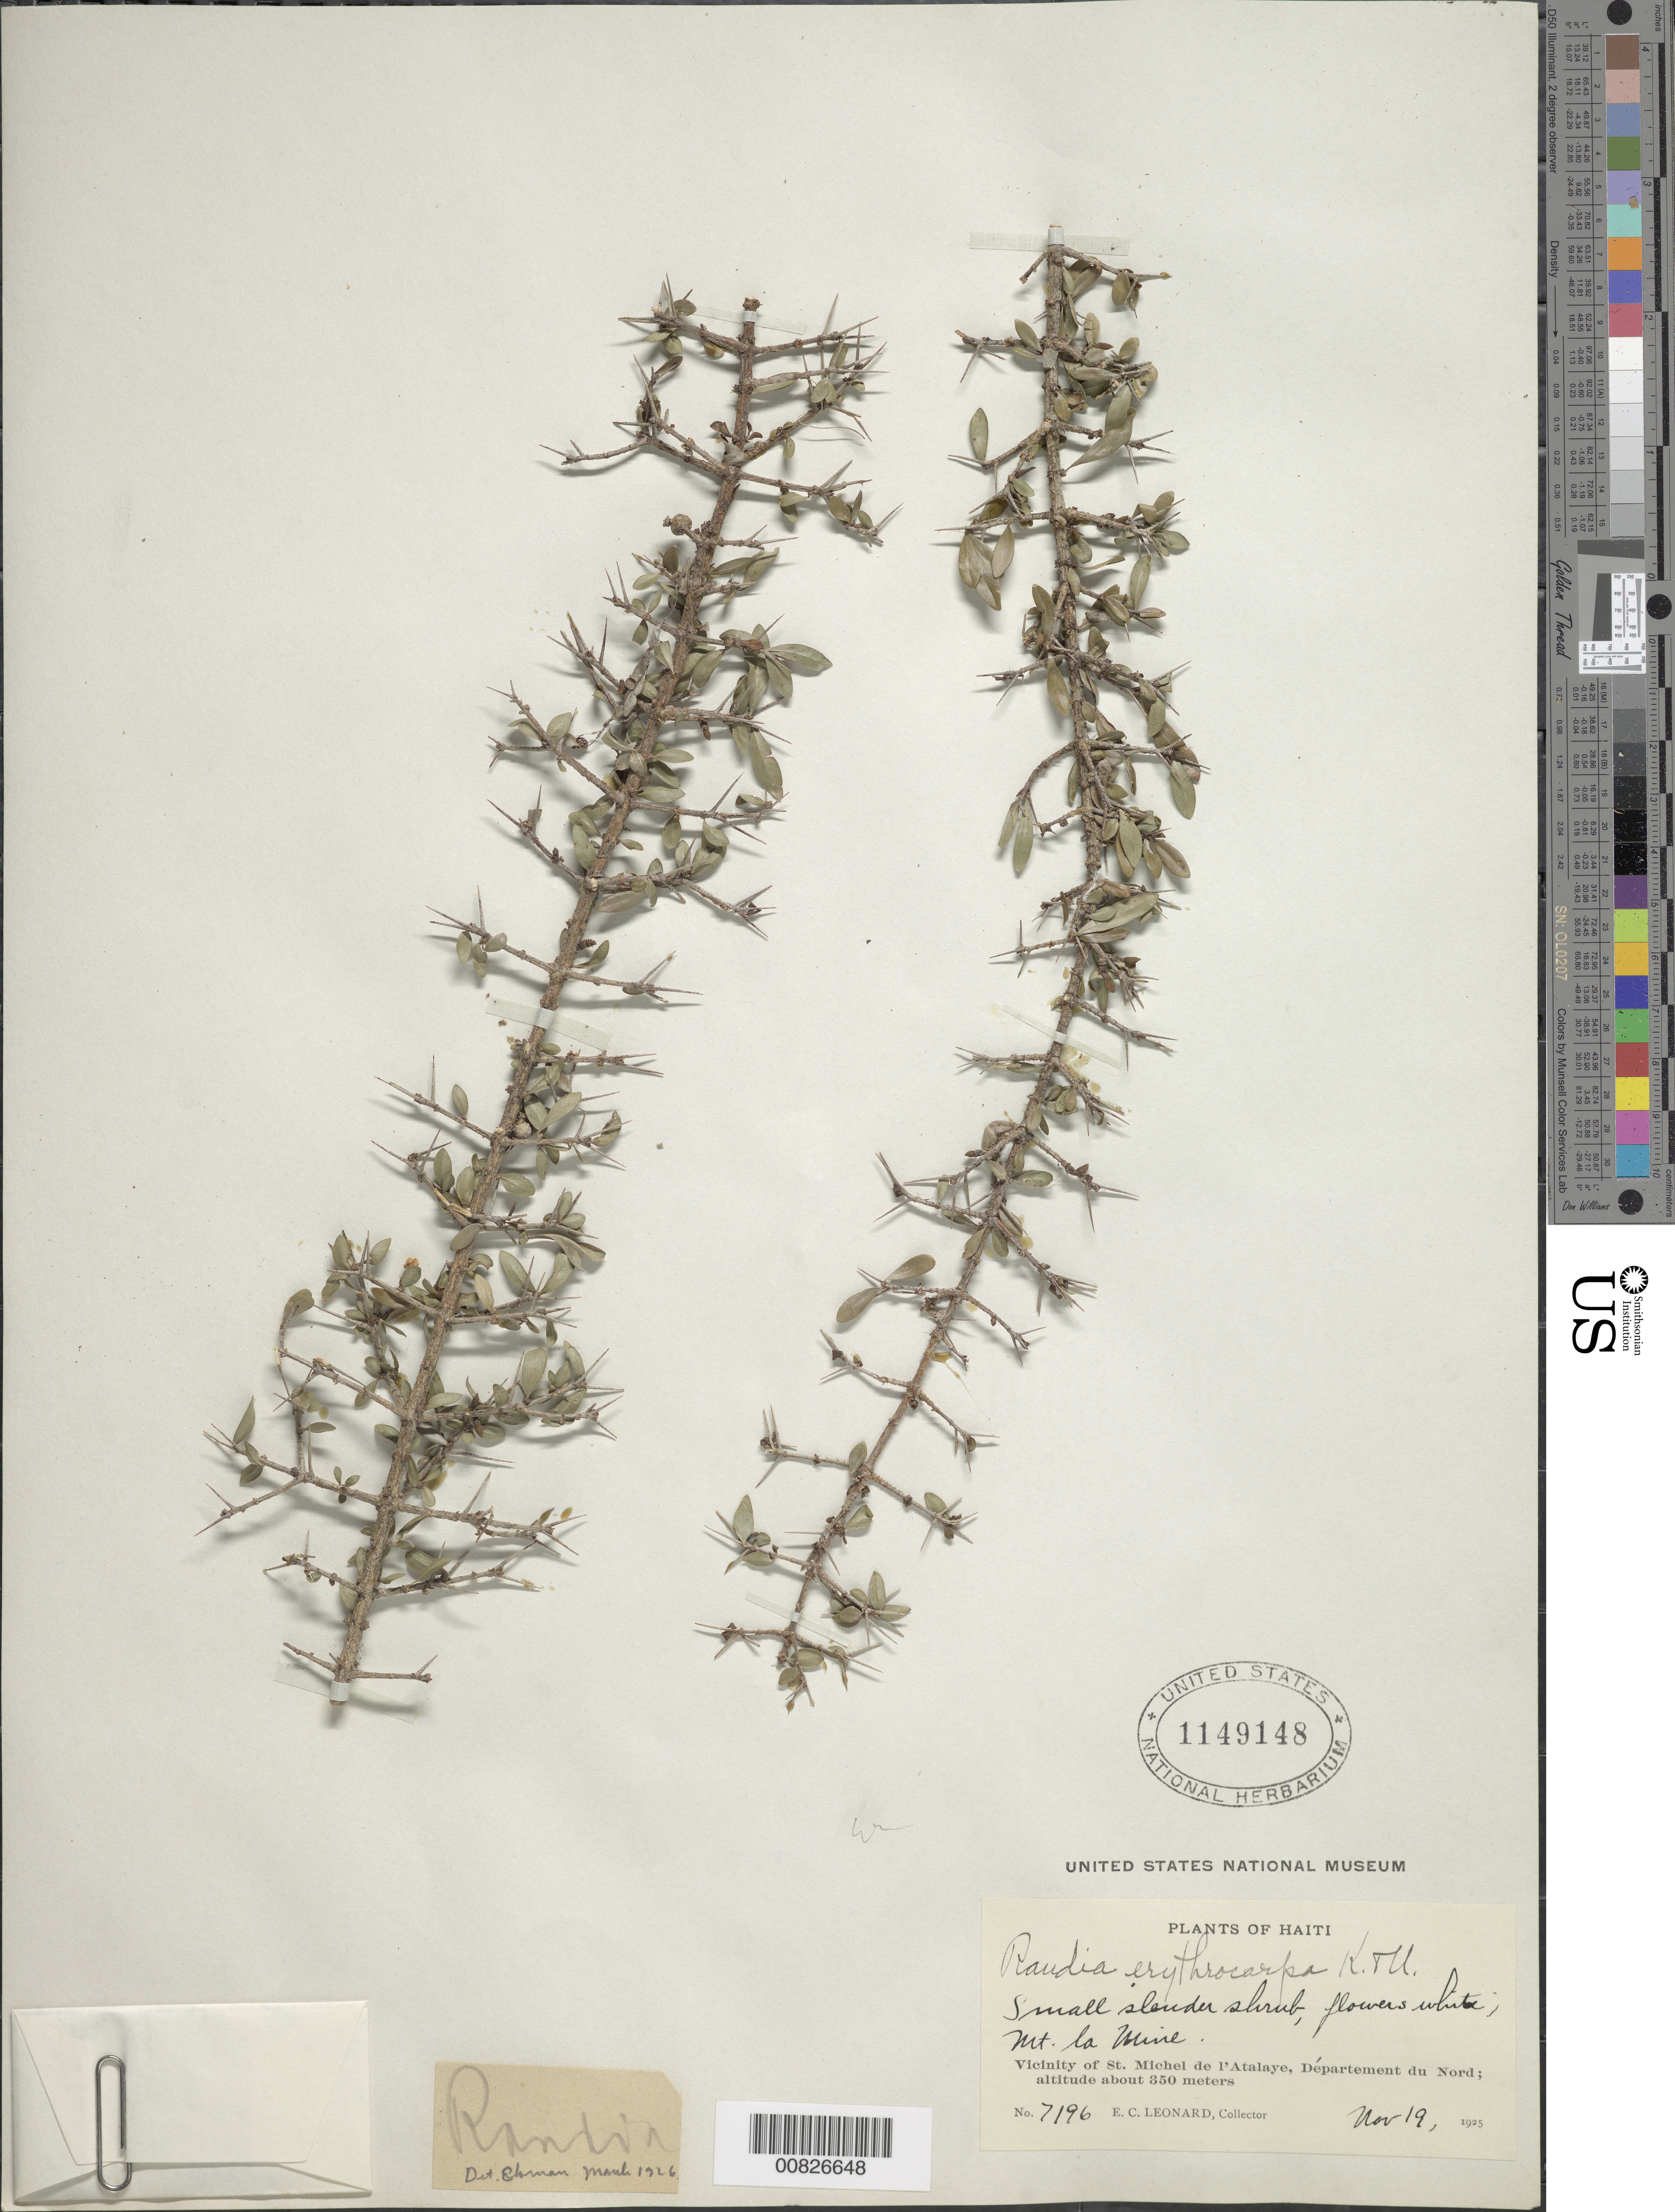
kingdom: Plantae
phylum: Tracheophyta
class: Magnoliopsida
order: Gentianales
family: Rubiaceae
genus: Randia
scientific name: Randia erythrocarpa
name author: Krug & Urb.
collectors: E. C. Leonard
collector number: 7196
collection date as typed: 19 Nov 1925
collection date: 1925-11-19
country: Haiti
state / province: Nord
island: Hispaniola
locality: Vicinity of St. Michel de l'Atalaye, Mt. la Mine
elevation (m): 350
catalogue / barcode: US 1149148